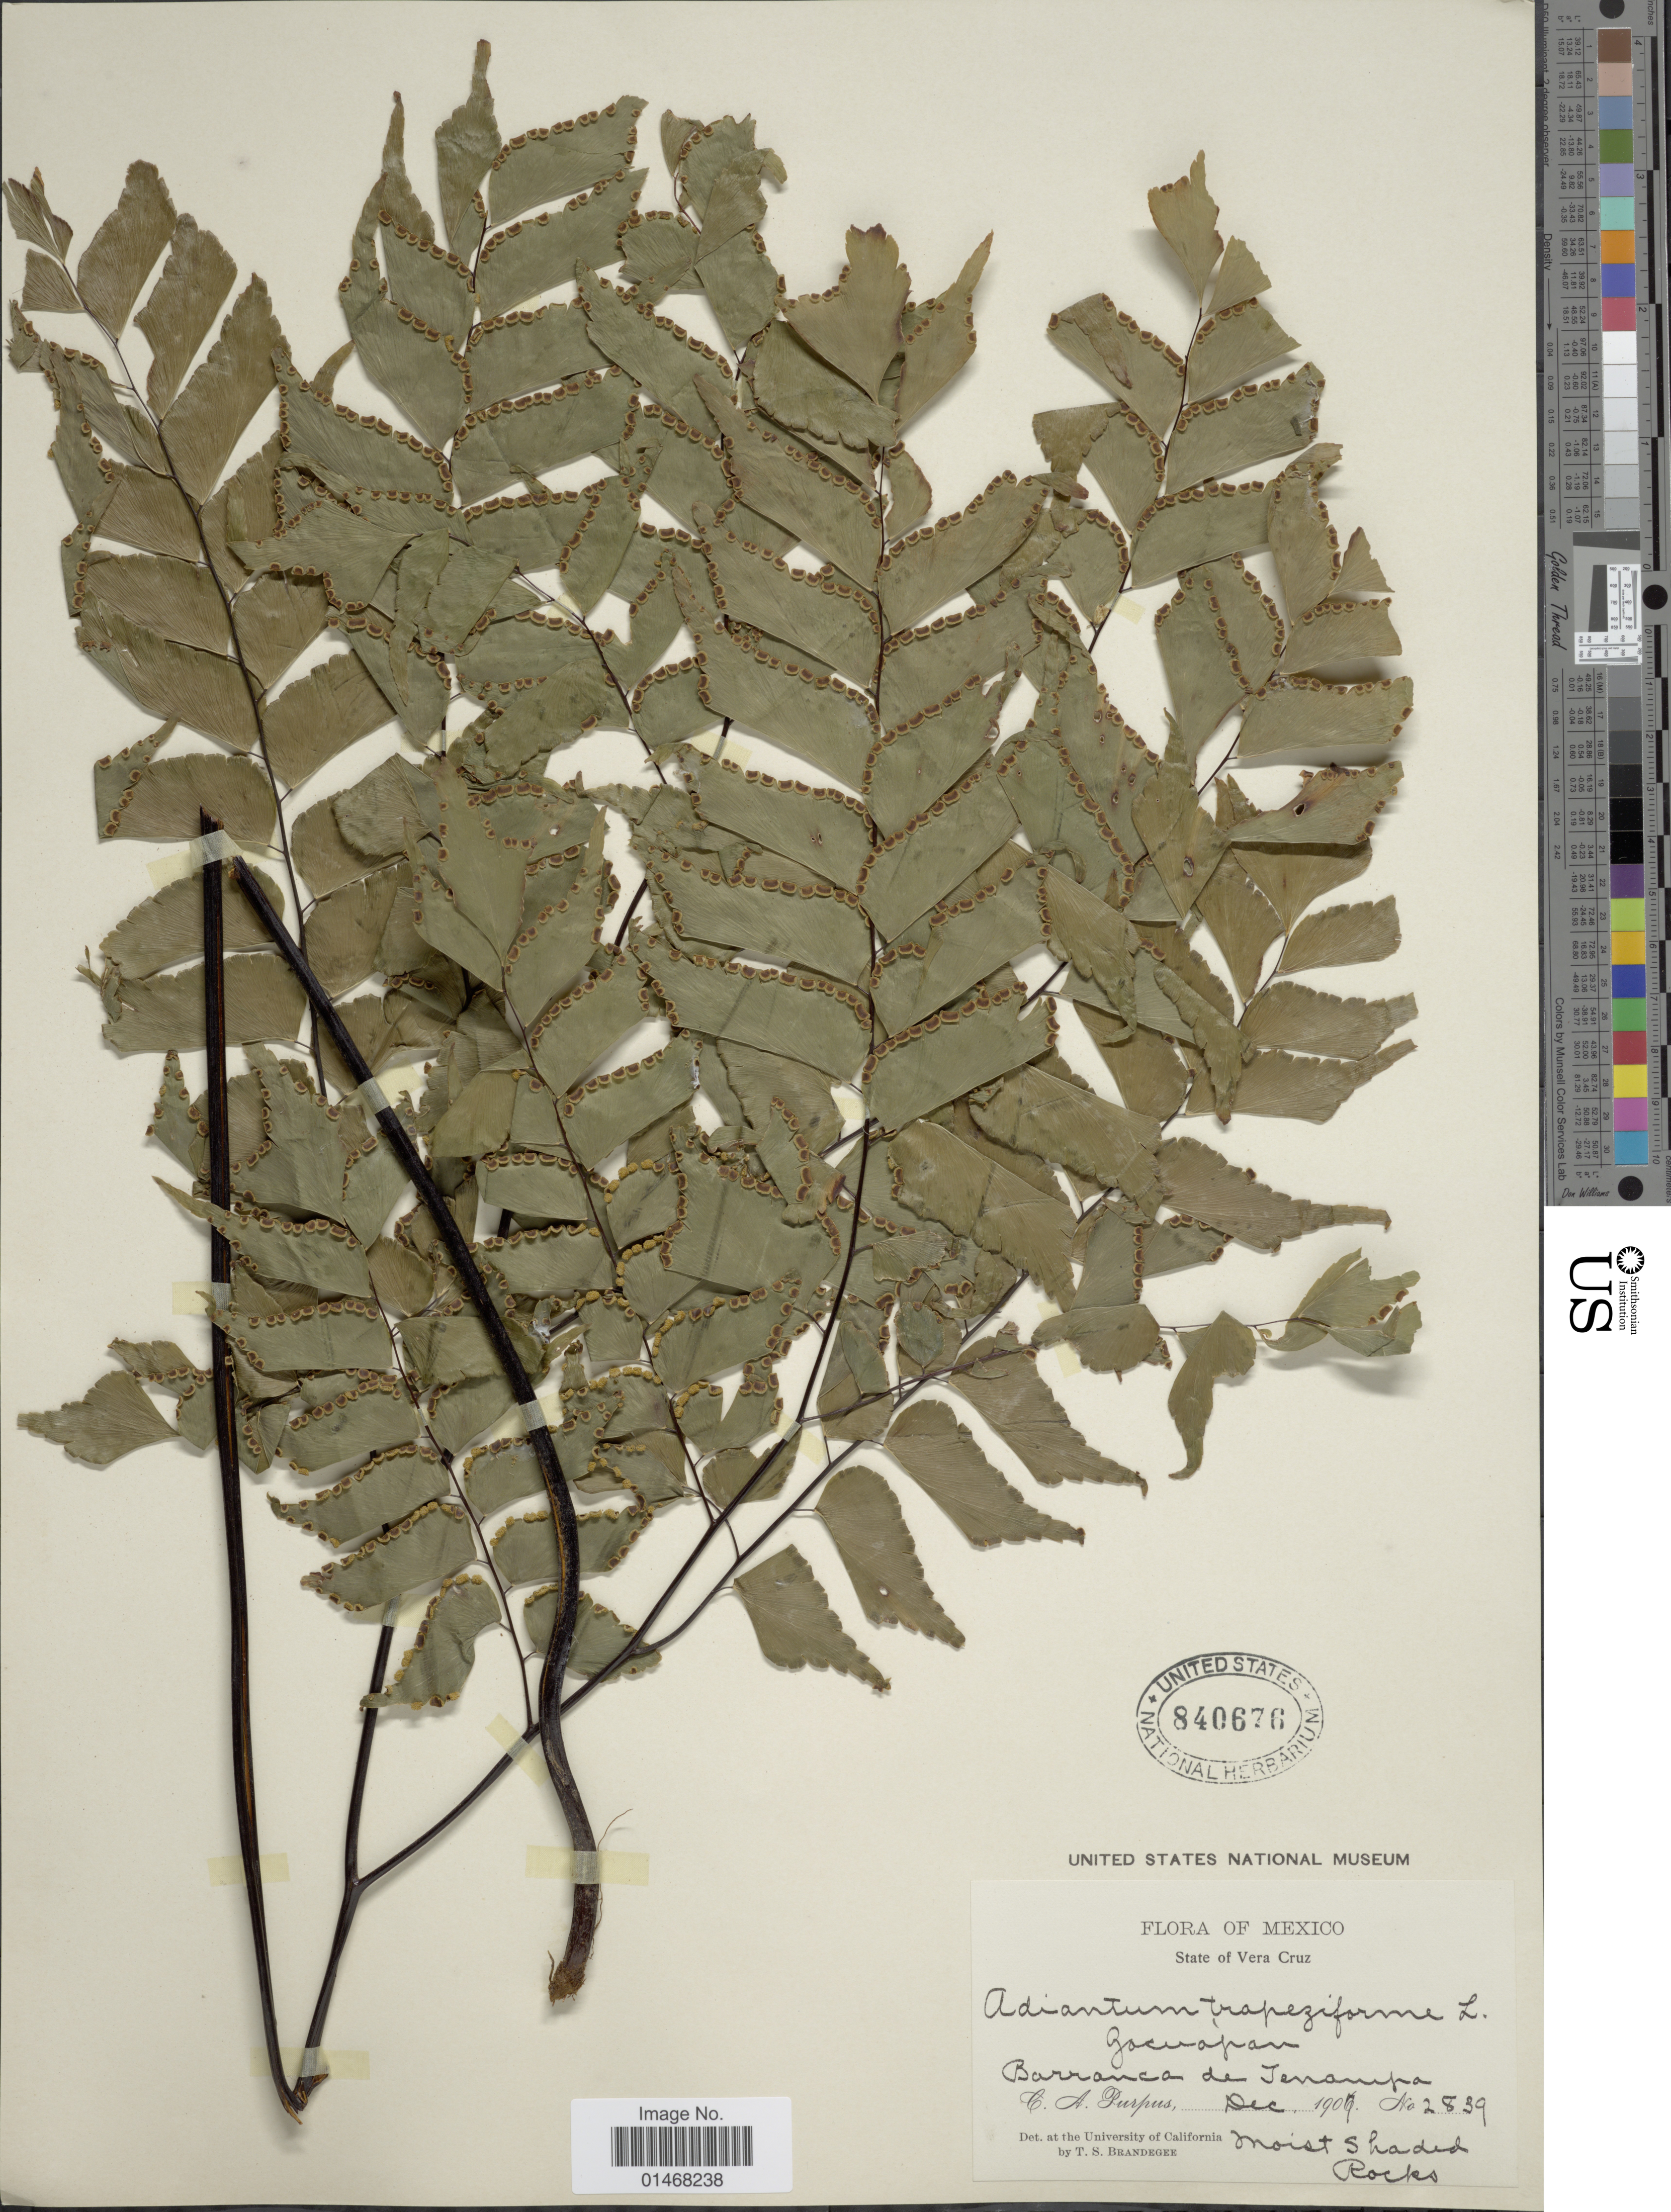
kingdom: Plantae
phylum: Tracheophyta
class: Polypodiopsida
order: Polypodiales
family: Pteridaceae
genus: Adiantum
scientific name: Adiantum trapeziforme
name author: L.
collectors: C. A. Purpus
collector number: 2839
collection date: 1909-12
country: Mexico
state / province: Veracruz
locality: State of Vera Cruz, Zacuapan, Barranco de Tenampa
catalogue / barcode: US 840676